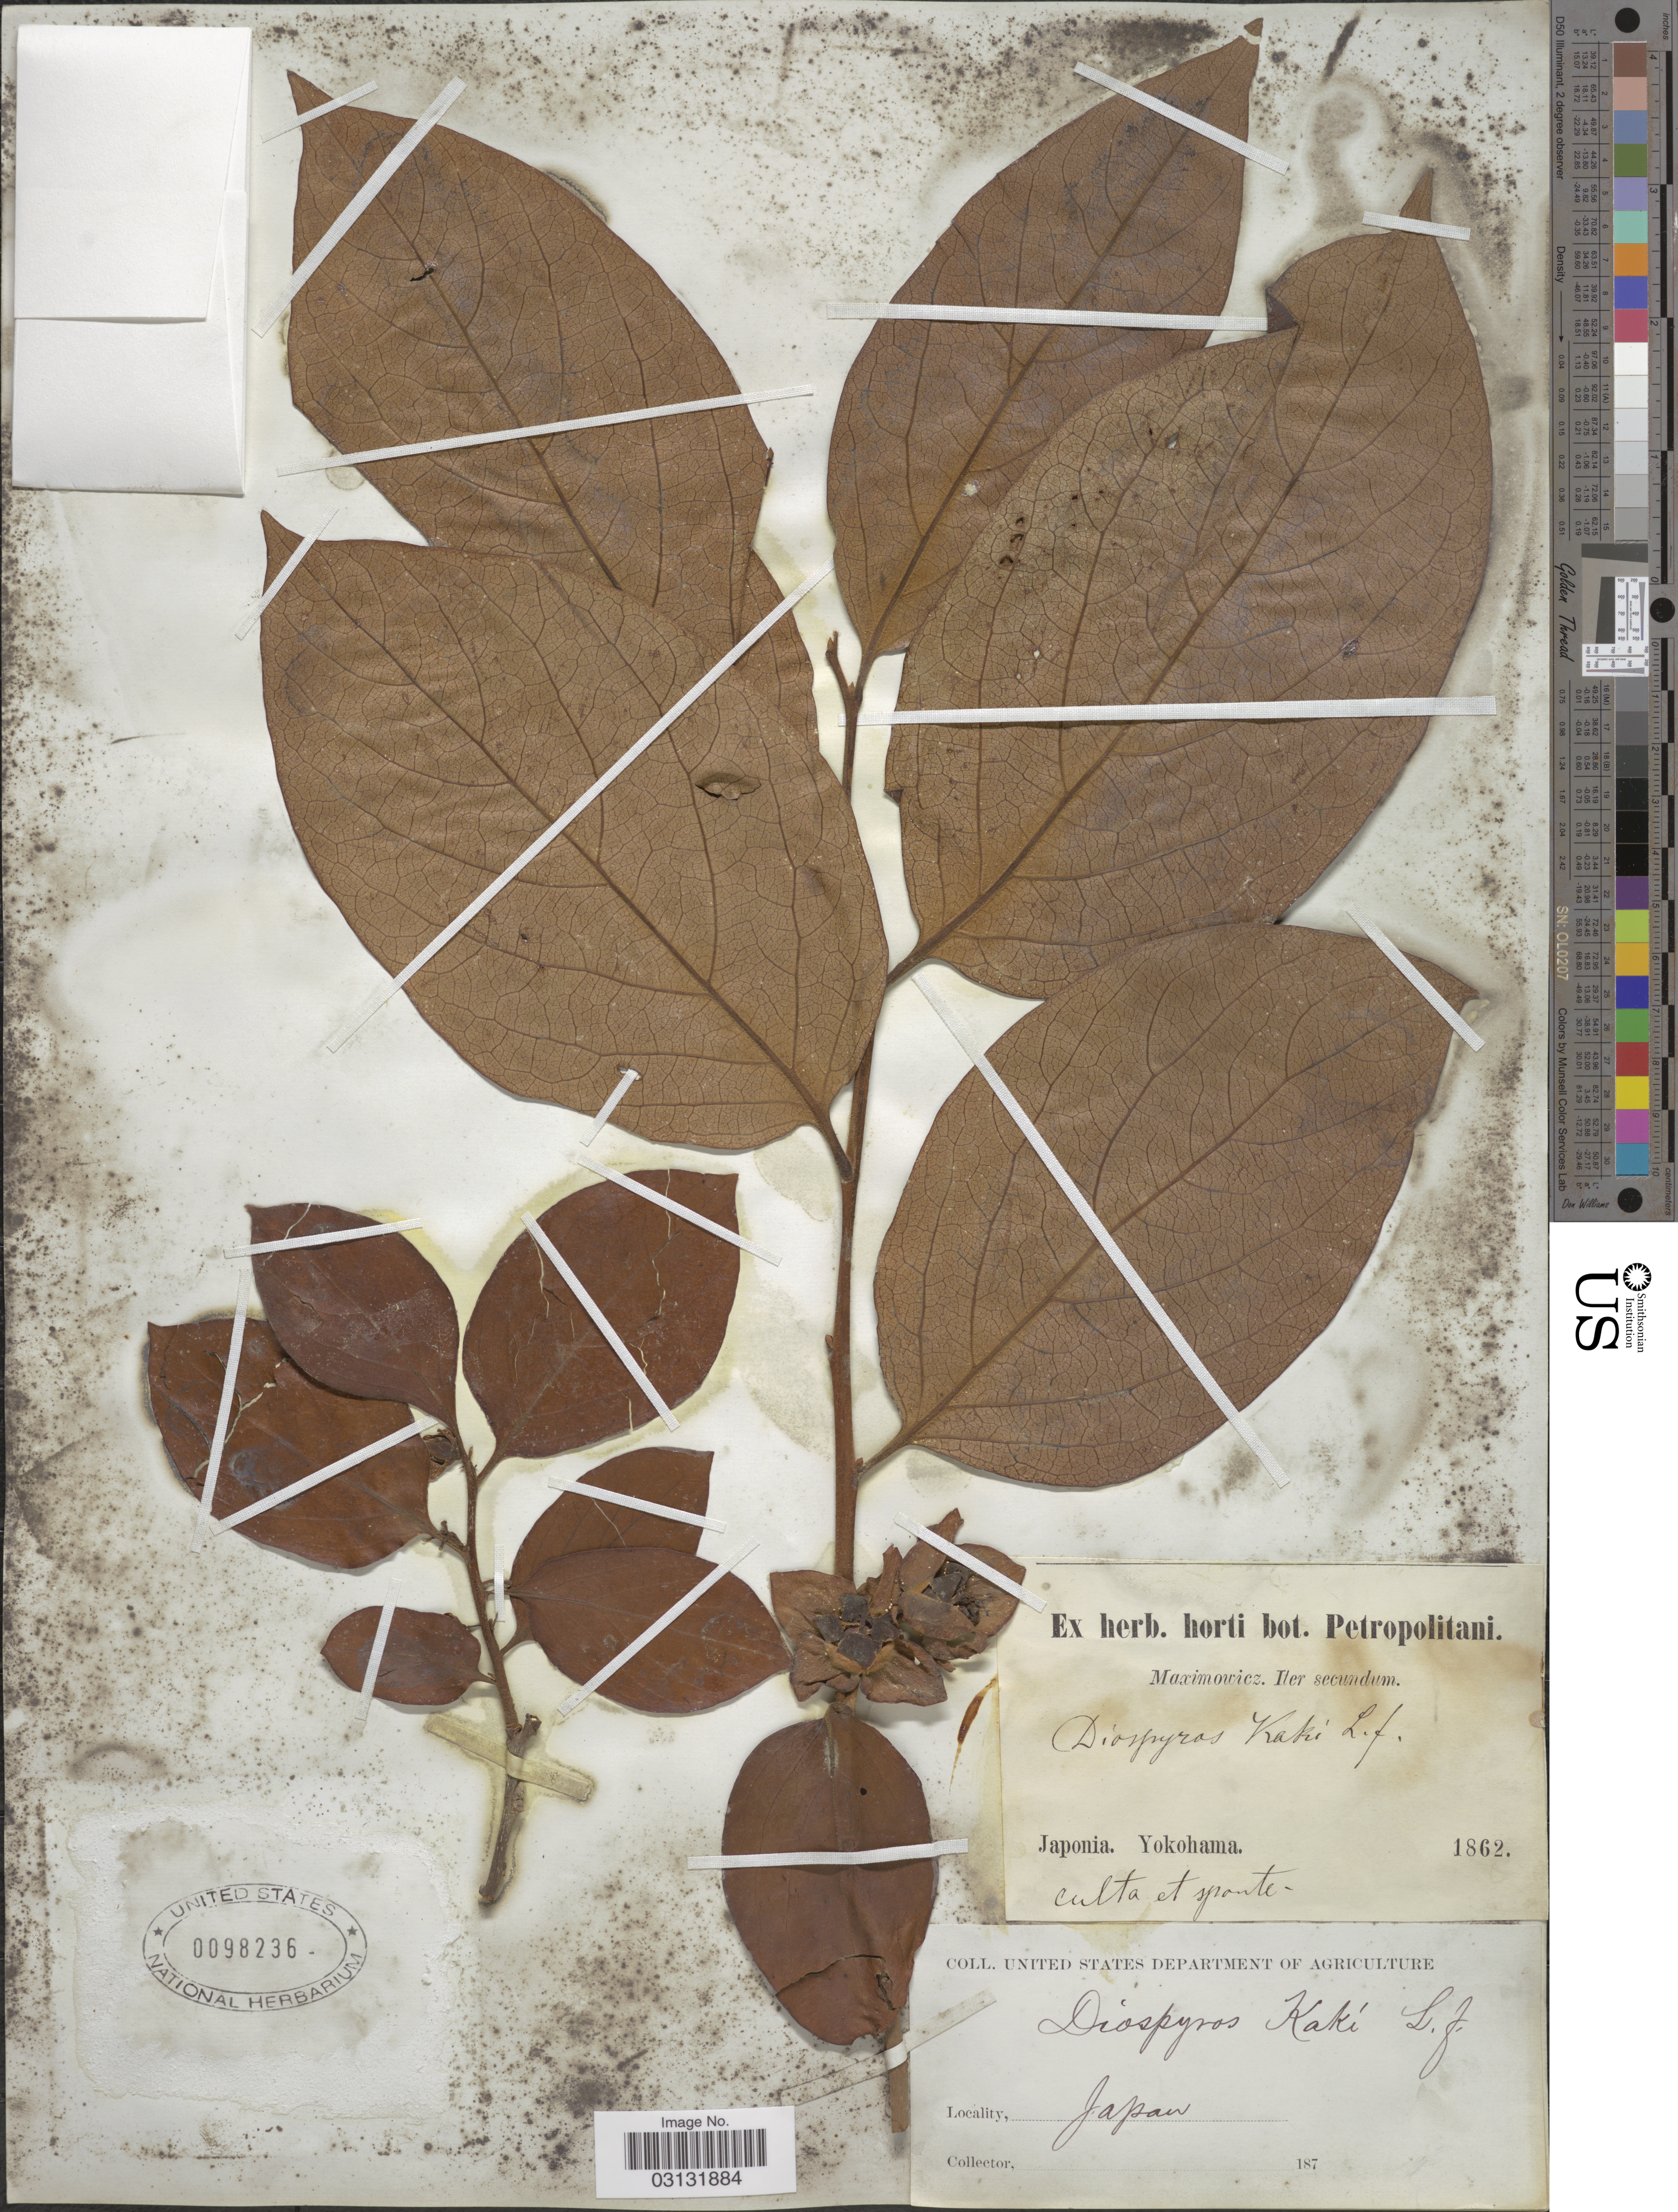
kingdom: Plantae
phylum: Tracheophyta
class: Magnoliopsida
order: Ericales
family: Ebenaceae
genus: Diospyros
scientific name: Diospyros kaki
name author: Thunb.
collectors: Maximowicz, --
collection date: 1862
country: Japan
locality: Yokohama. Culta et sponte.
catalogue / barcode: US 98236